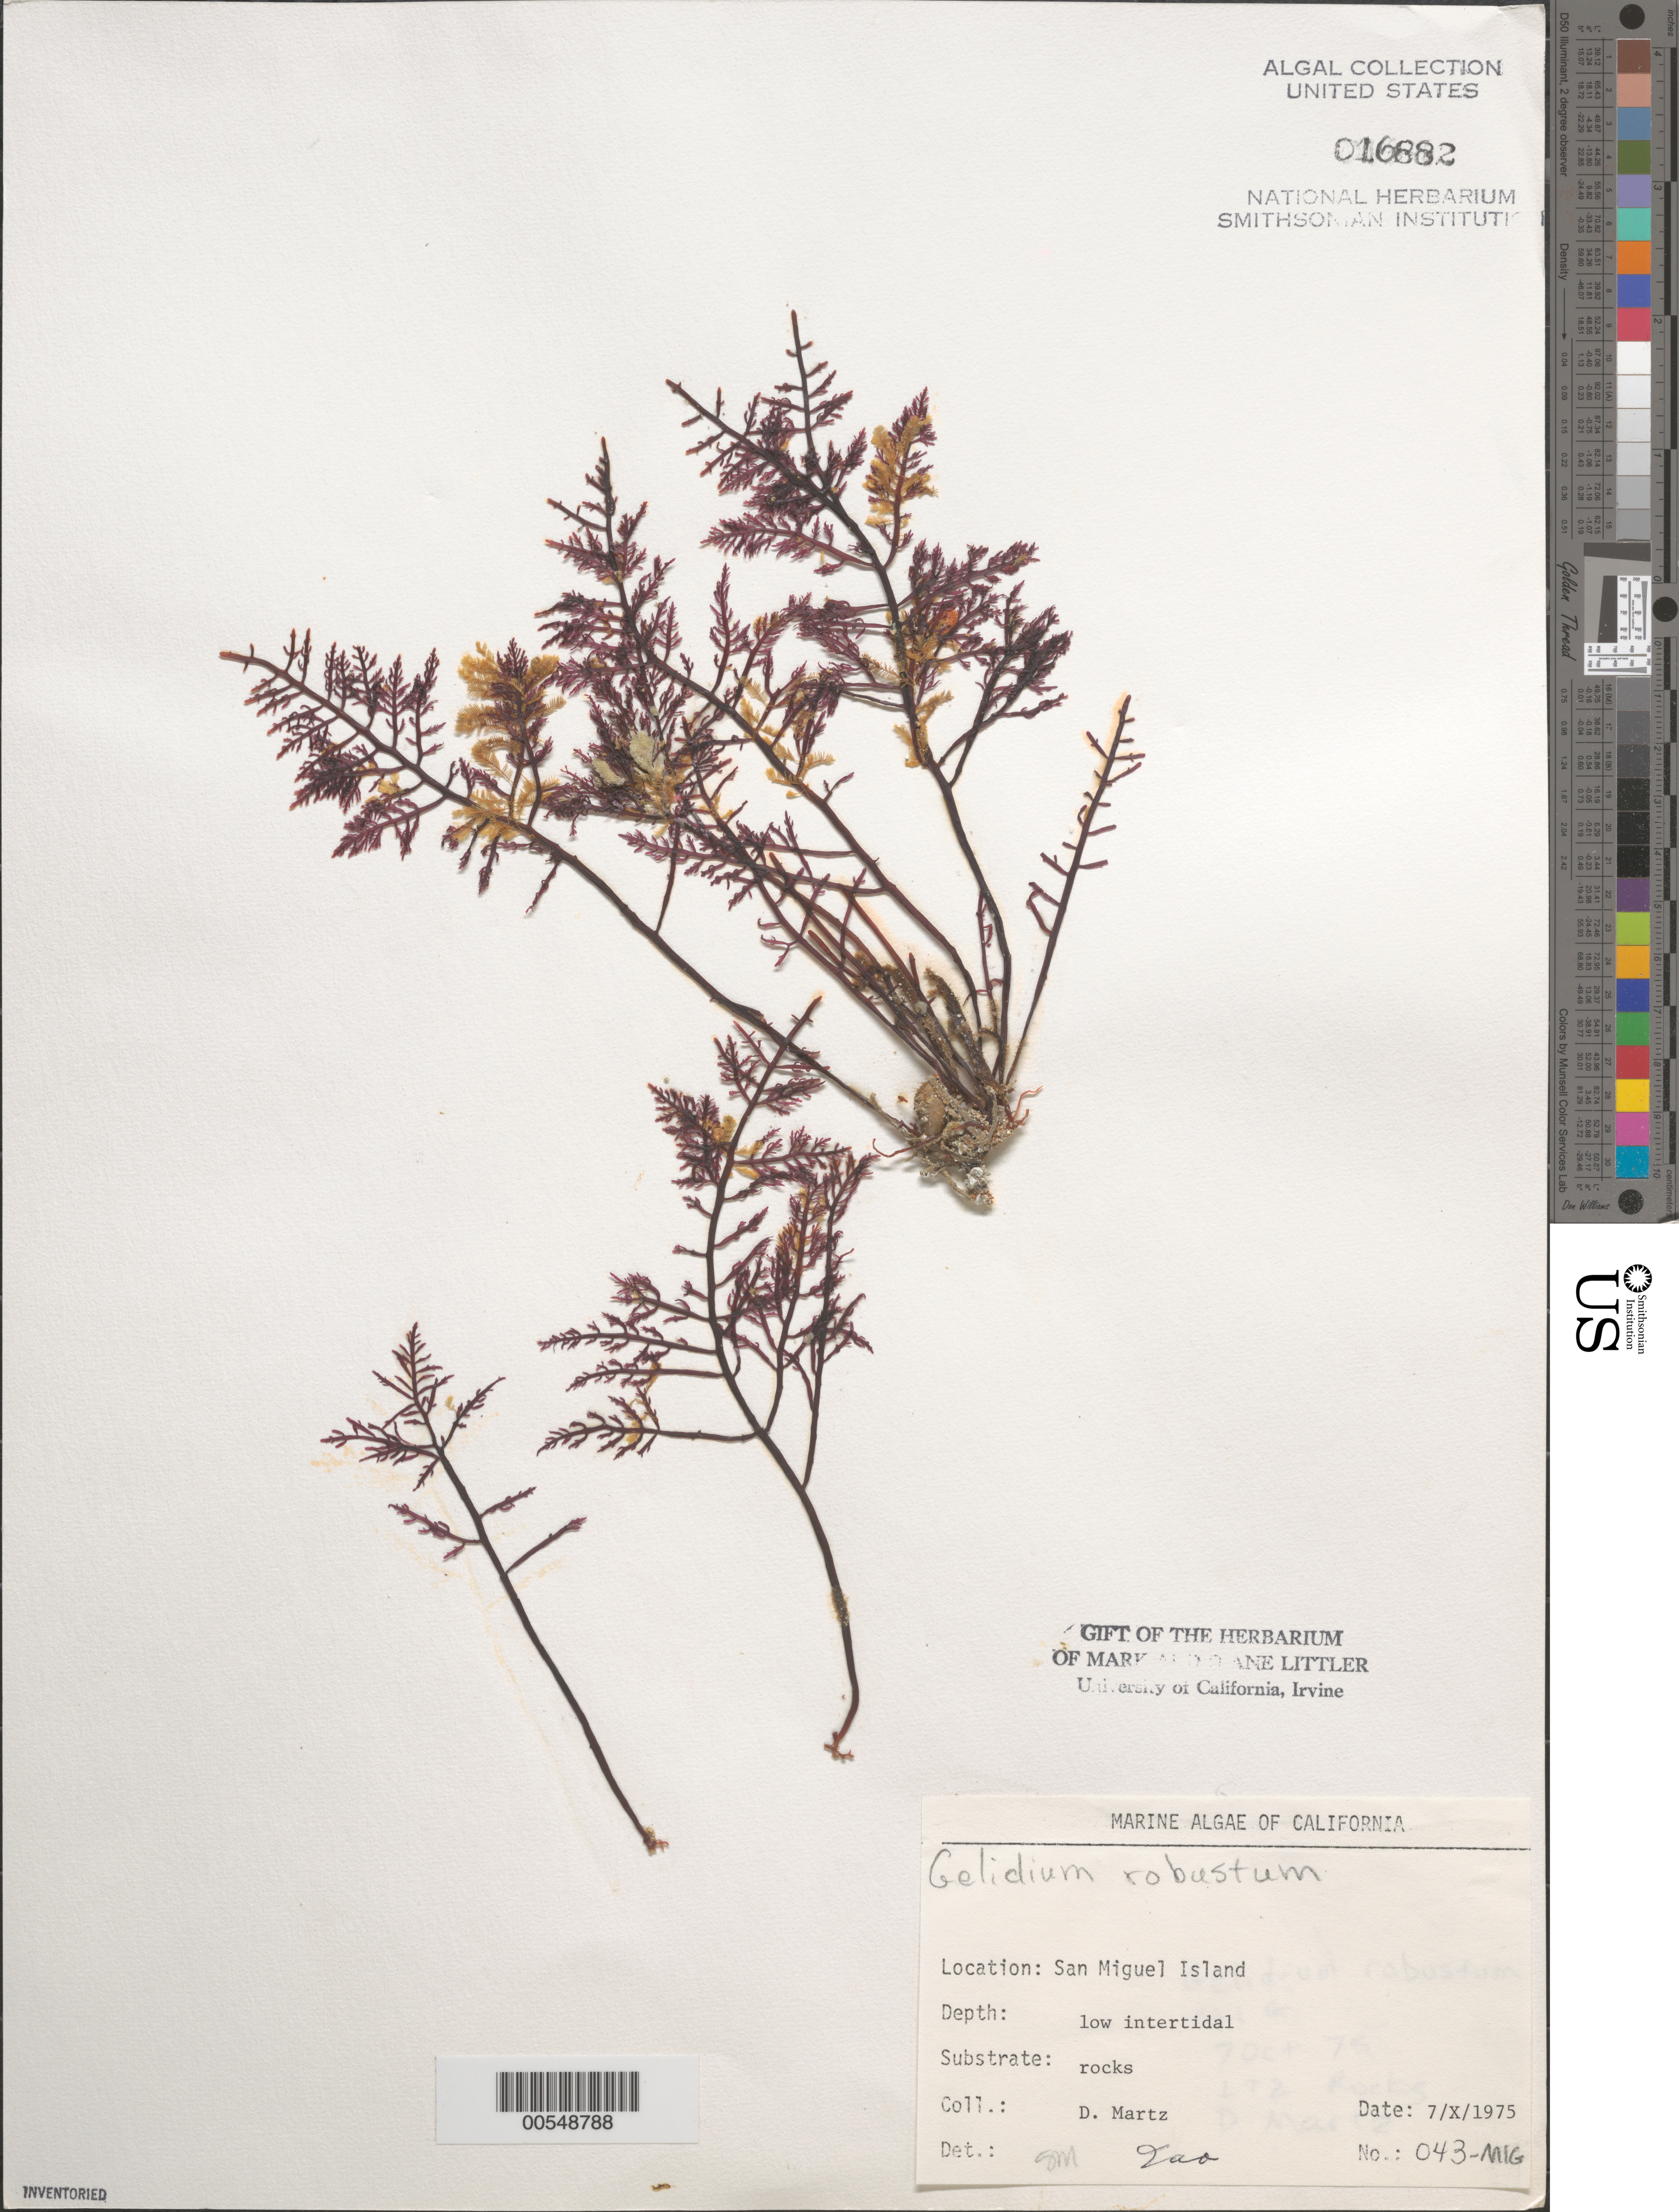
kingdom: Plantae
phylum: Rhodophyta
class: Florideophyceae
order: Gelidiales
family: Gelidiaceae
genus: Gelidium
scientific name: Gelidium robustum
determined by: Murray, S. N.; Abbott, I. A.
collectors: D. Martz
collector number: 043-mig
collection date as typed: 07 Oct 1975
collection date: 1975-10-07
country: United States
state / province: California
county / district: Santa Barbara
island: San Miguel Island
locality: Cuyler Harbor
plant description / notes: BLM-SOCALBIGHT Rocky Intertidal Survey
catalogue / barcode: US 16882